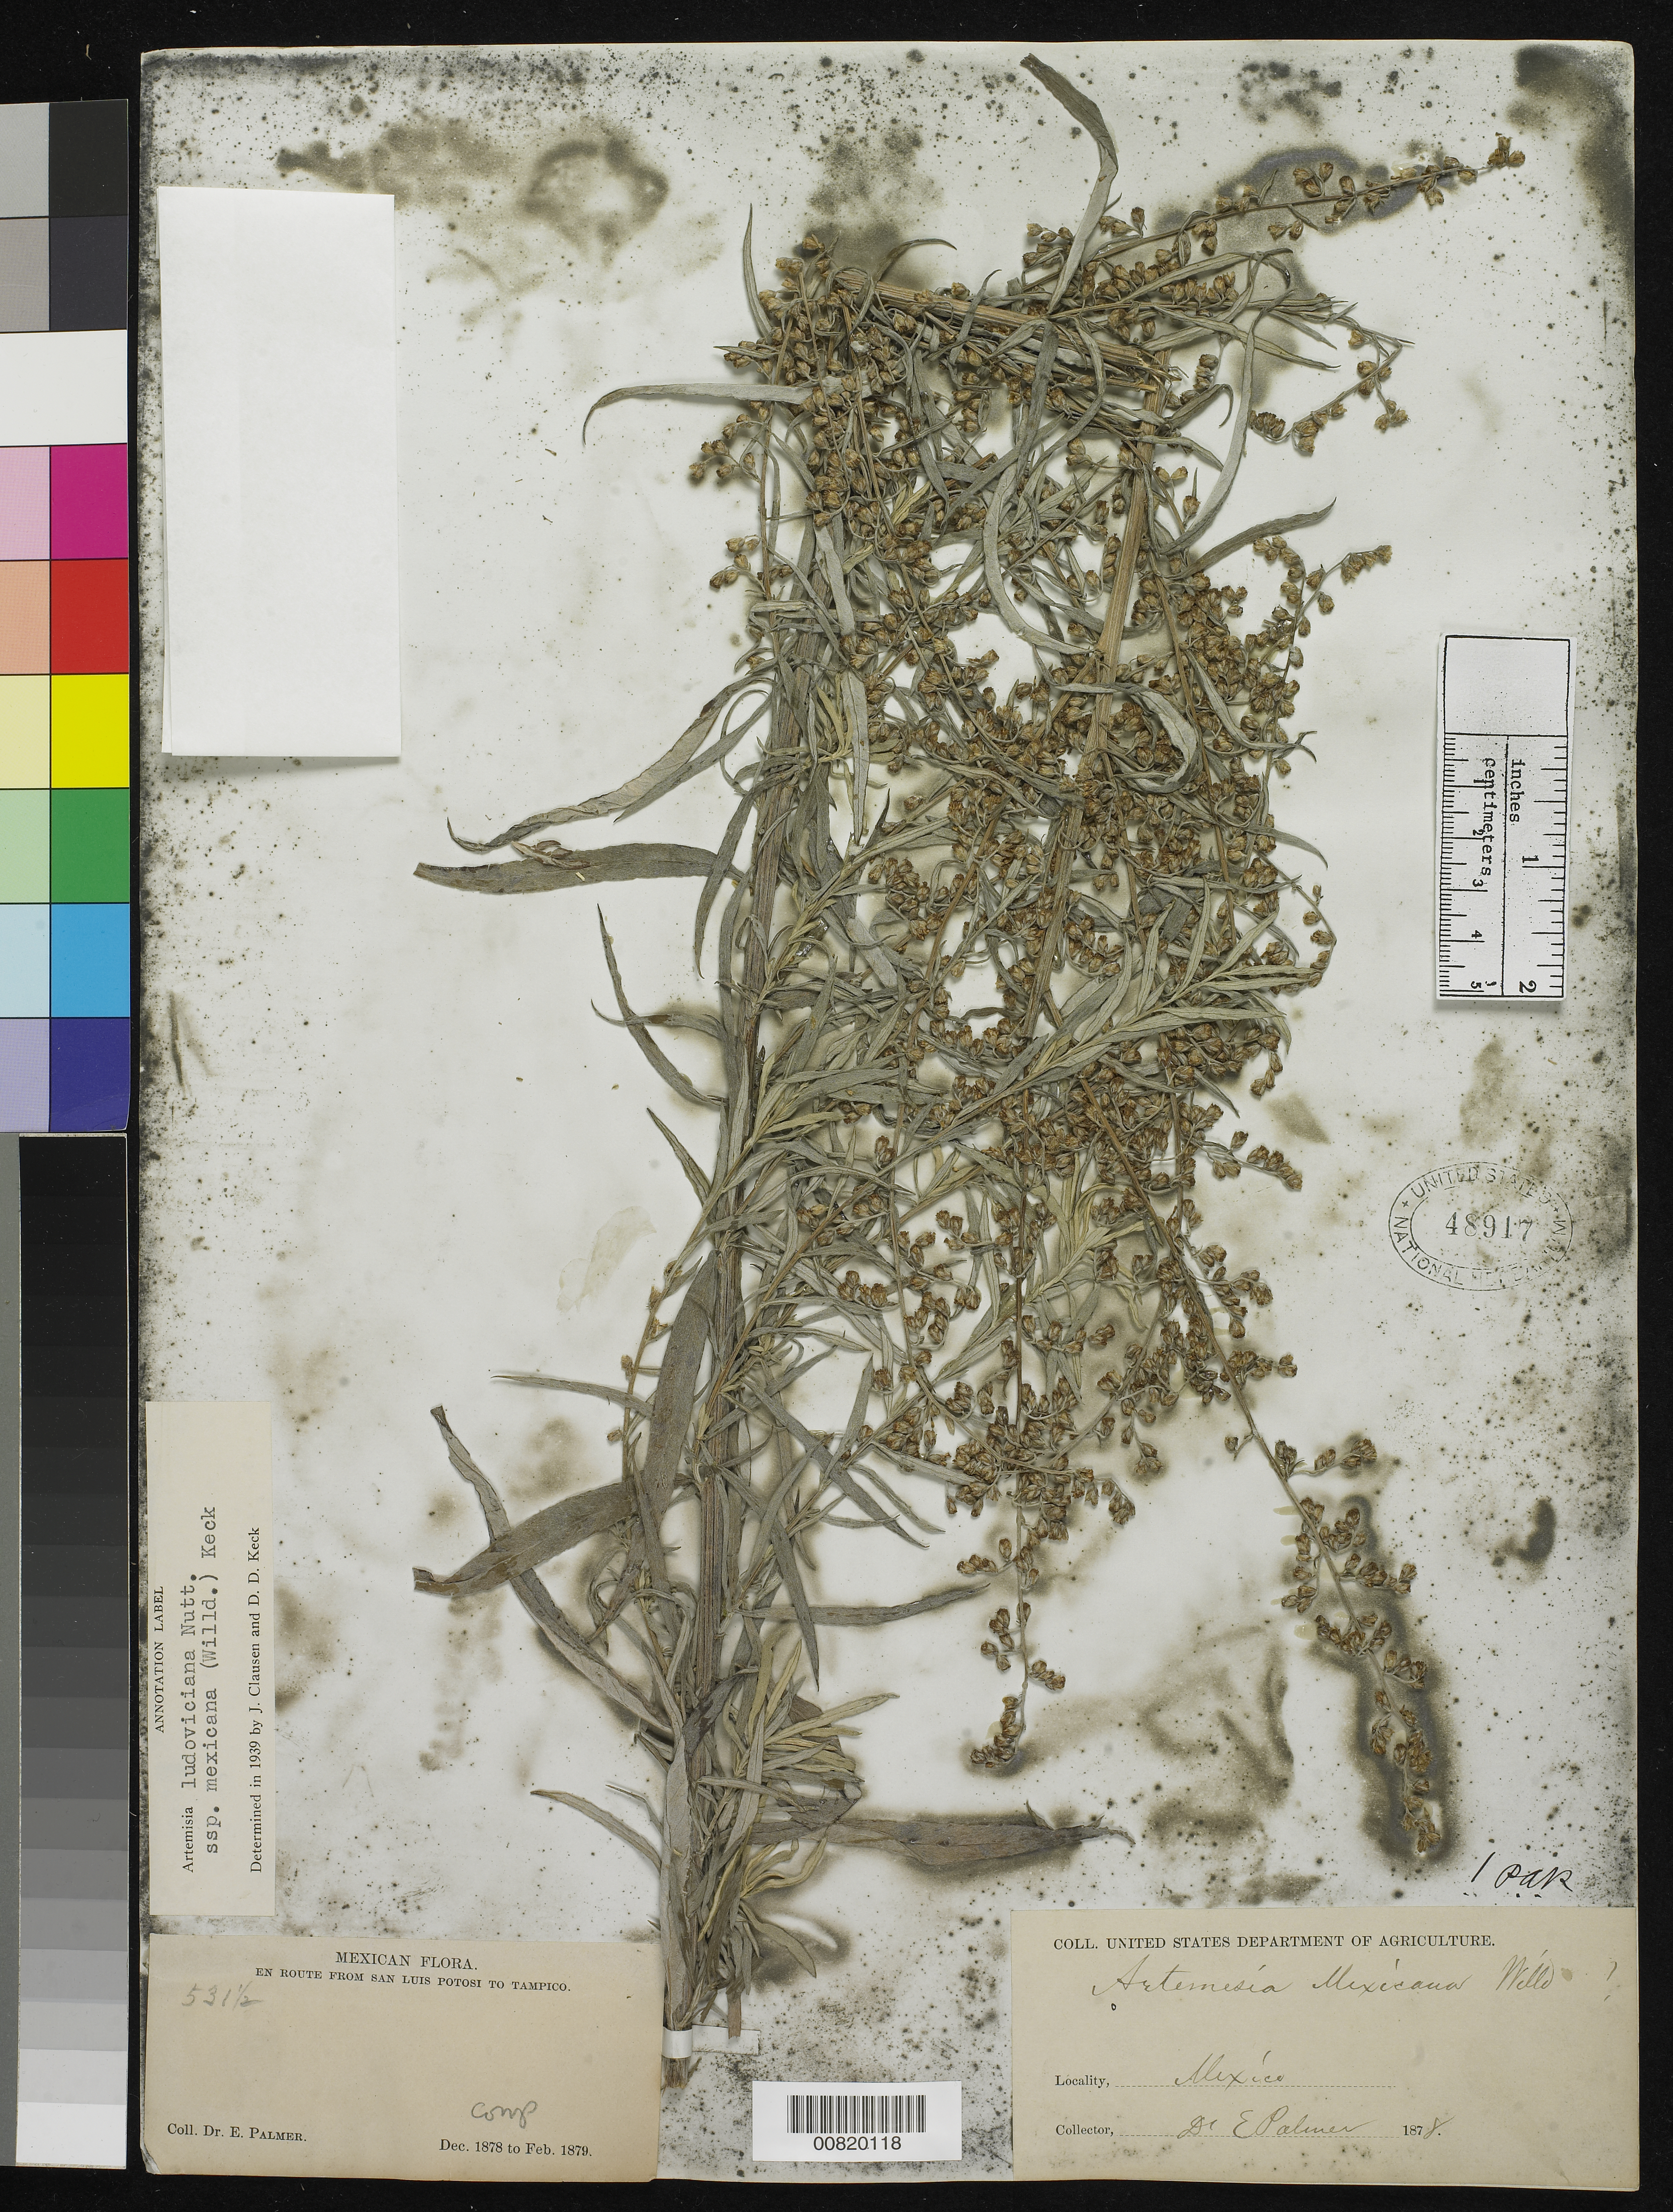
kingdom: Plantae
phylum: Tracheophyta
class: Magnoliopsida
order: Asterales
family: Asteraceae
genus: Artemisia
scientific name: Artemisia ludoviciana subsp. mexicana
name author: (Willd. ex Spreng.) D.D. Keck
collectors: E. Palmer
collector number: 531½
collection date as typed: Dec 1878 to -- Feb 1879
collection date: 1878-12/1879-02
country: Mexico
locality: En route from San Luis Potosí to Tampico, Tamaulipas.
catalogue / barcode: US 48917